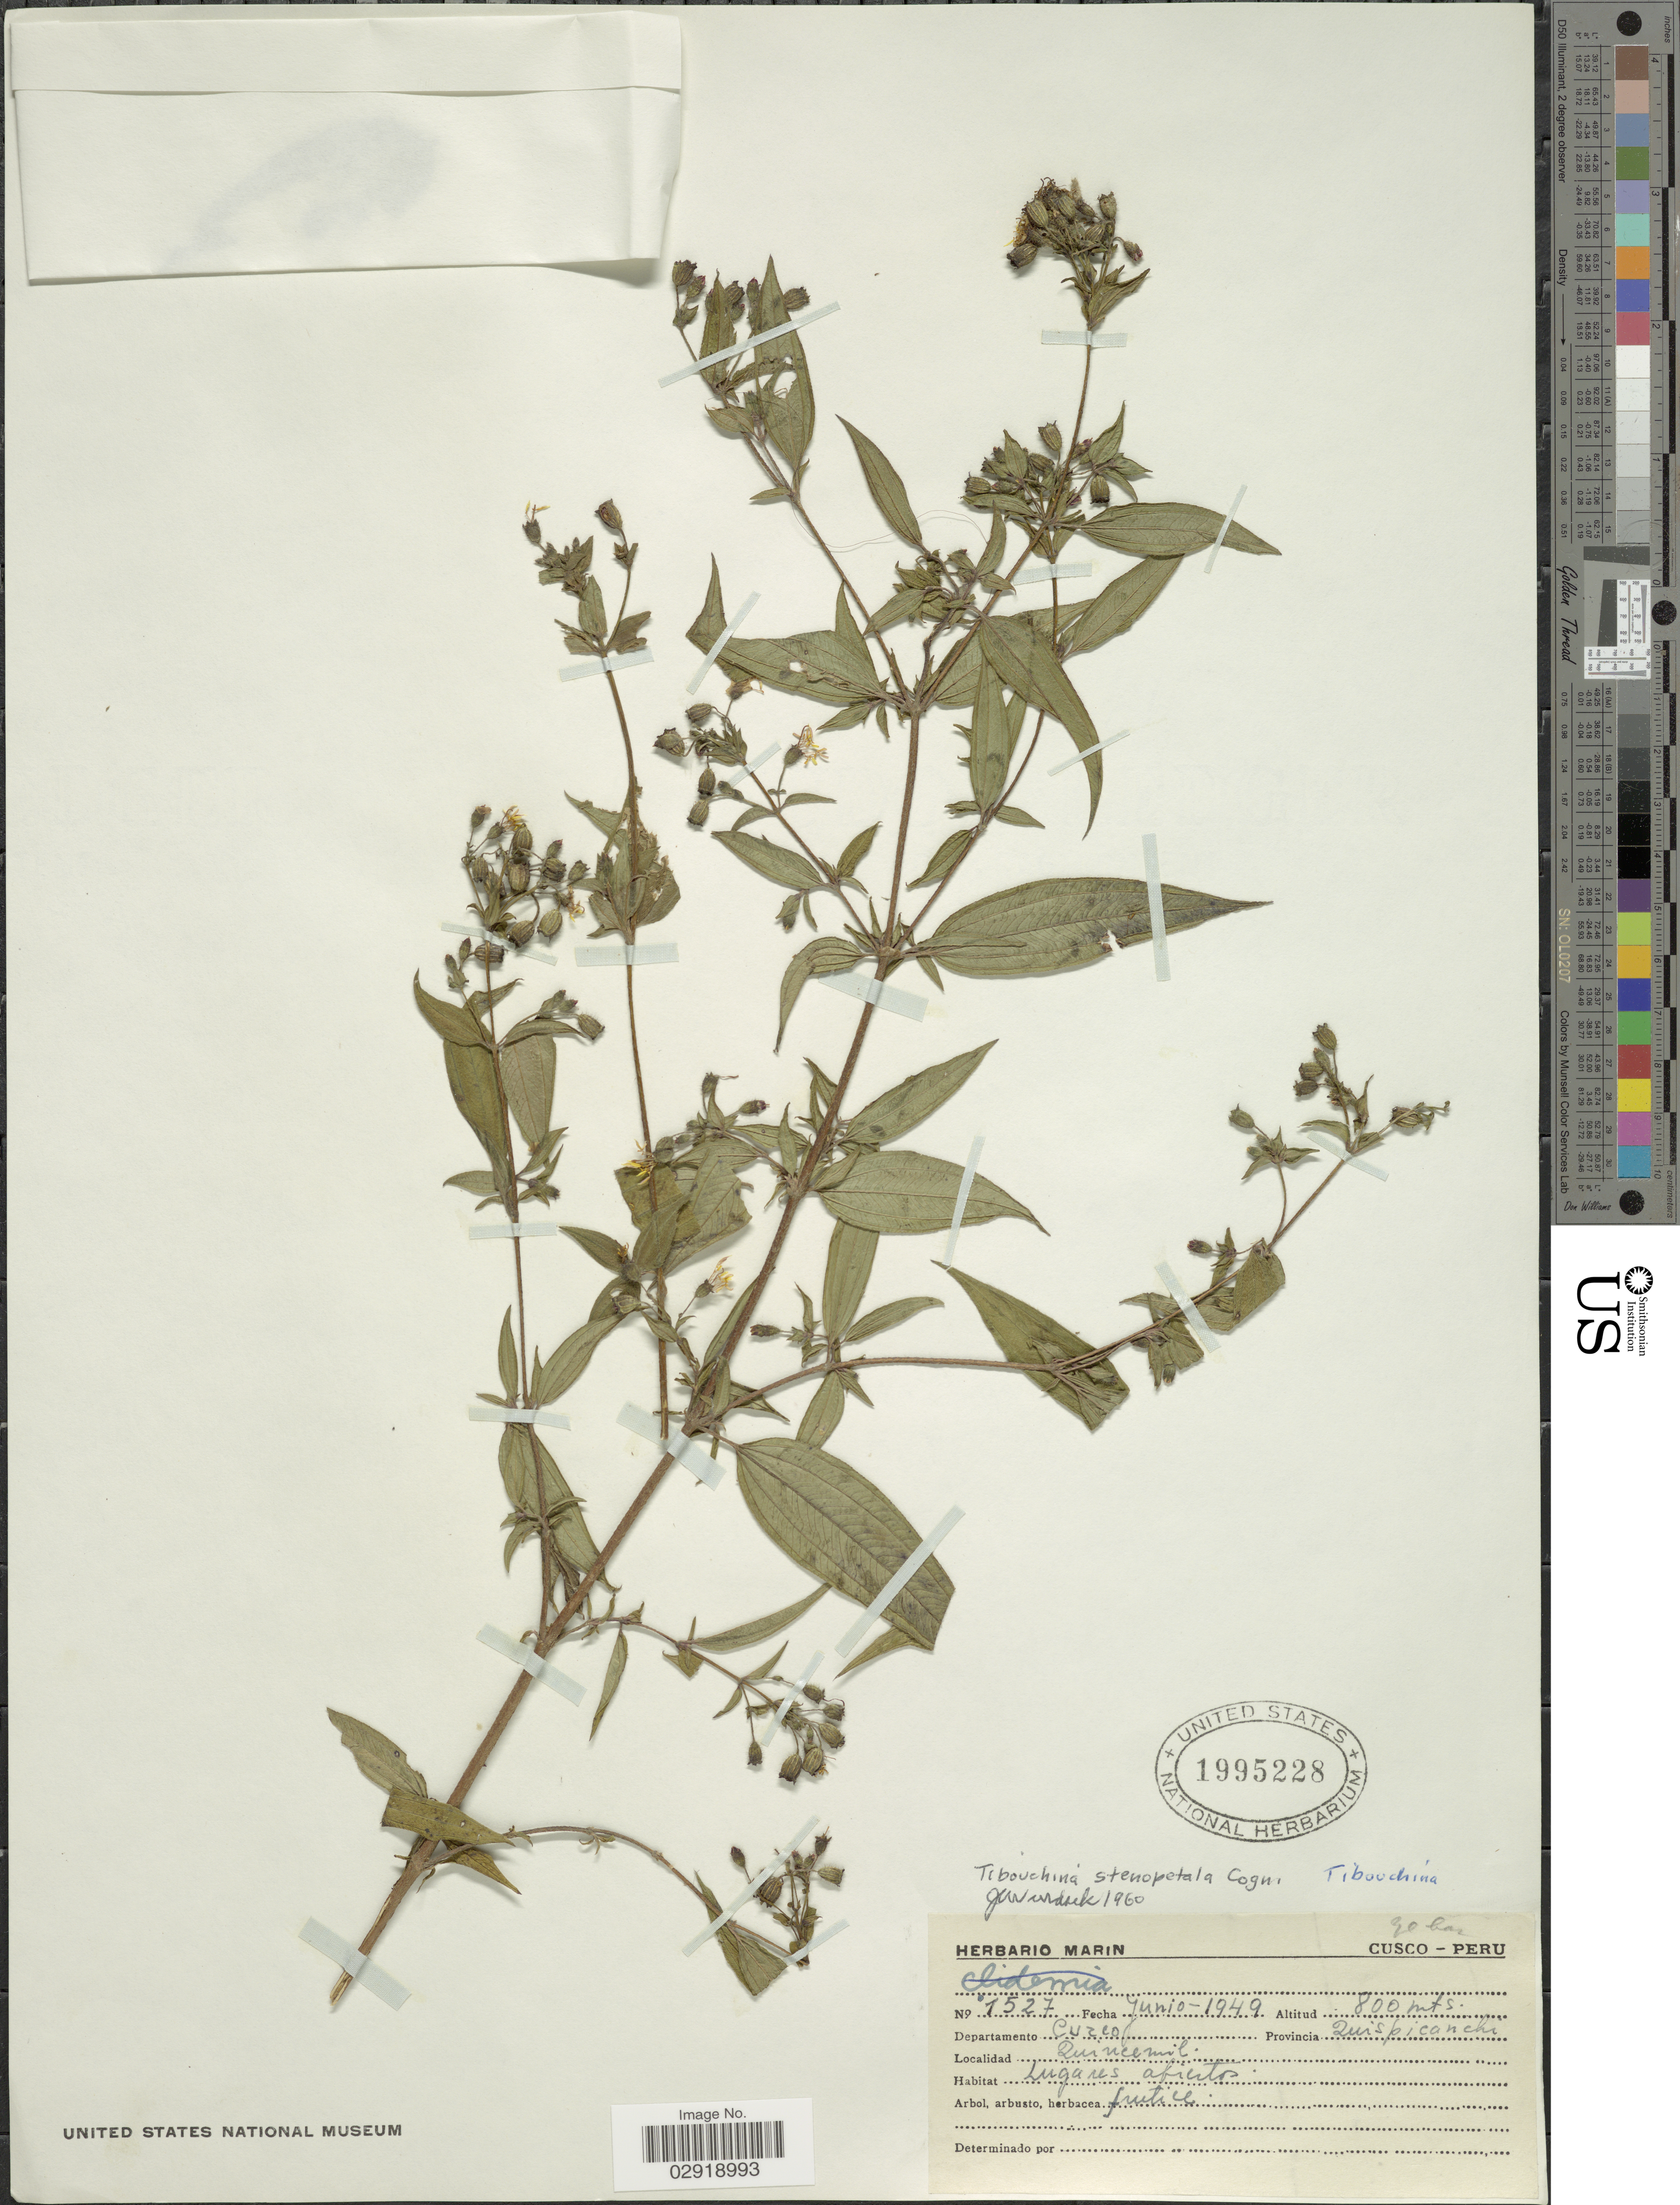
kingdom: Plantae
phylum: Tracheophyta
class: Magnoliopsida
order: Myrtales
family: Melastomataceae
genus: Chaetogastra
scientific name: Chaetogastra stenopetala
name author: (Cogn.) P.J.F. Guim. & Michelang.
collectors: ex herb. Marin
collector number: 1527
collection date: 1949-06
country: Peru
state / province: Cusco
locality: Departamento Cuzco Provincia Quispicanchi. Quincemil.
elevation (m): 800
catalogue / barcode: US 1995228